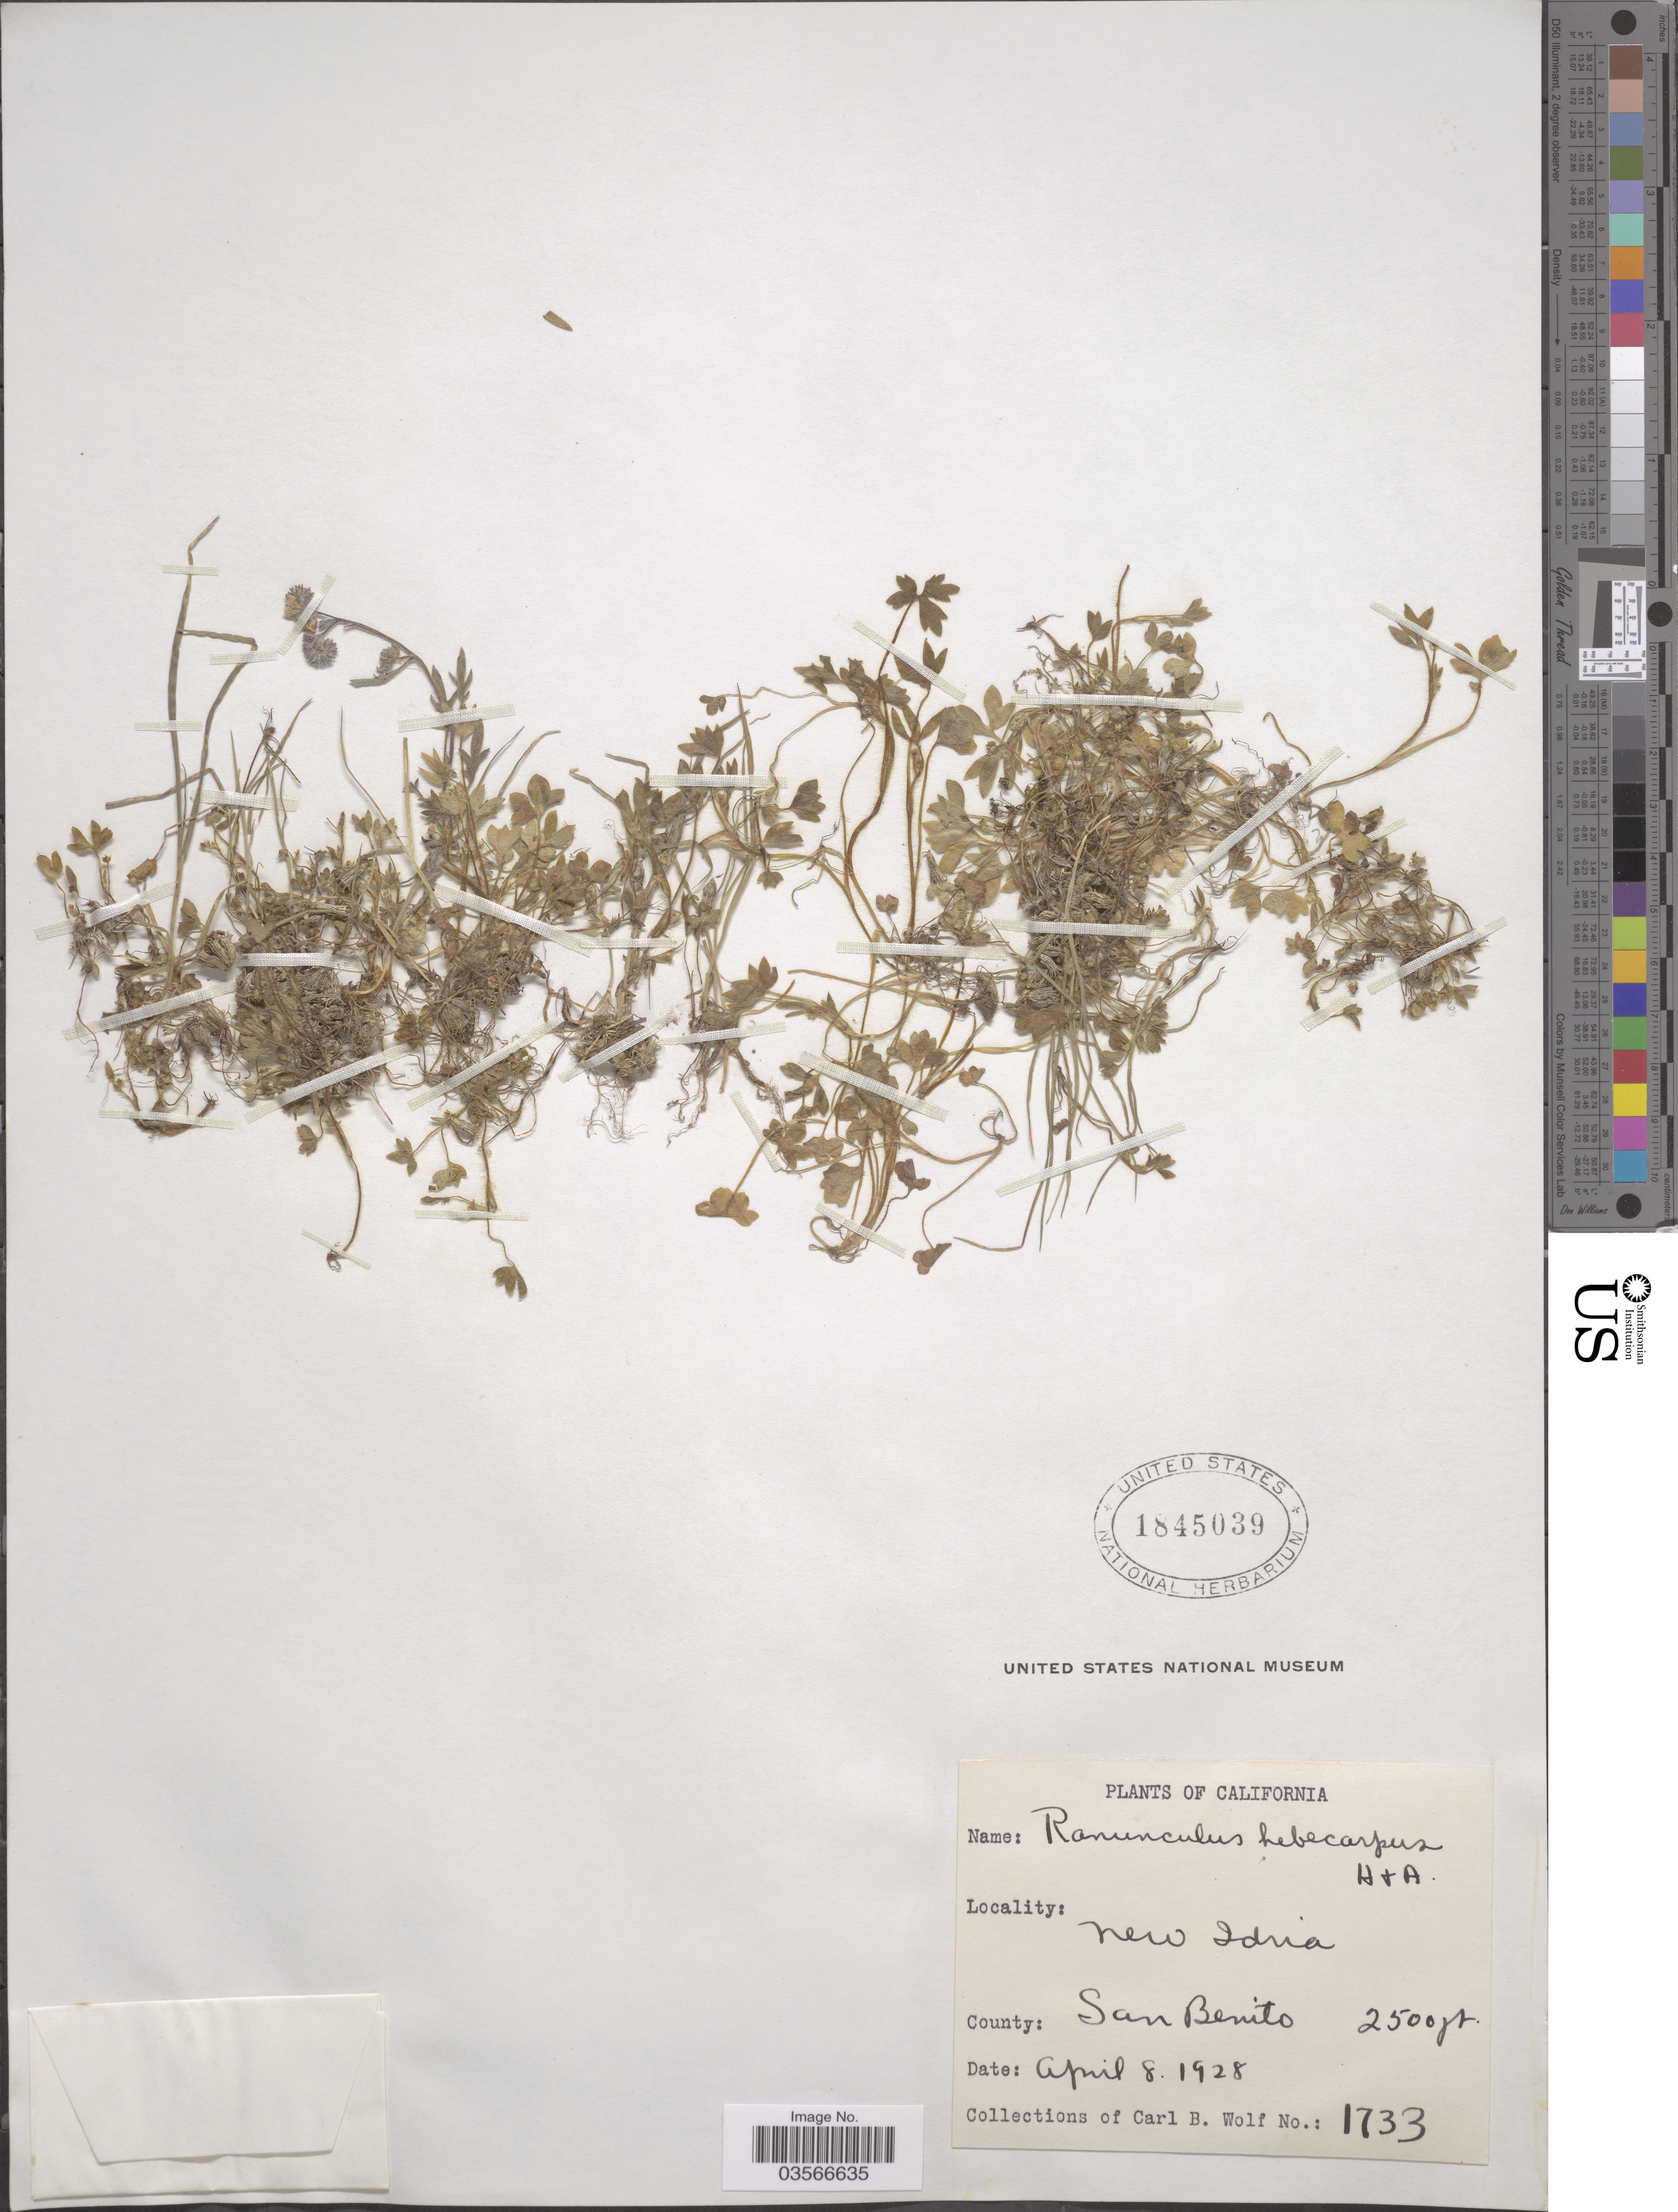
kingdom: Plantae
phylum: Tracheophyta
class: Magnoliopsida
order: Ranunculales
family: Ranunculaceae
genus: Ranunculus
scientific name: Ranunculus hebecarpus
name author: Hook. & Arn.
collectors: C. B. Wolf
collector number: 1733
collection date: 1928-04-08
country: United States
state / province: California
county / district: San Benito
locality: New Idria. County: San Benito.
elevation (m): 762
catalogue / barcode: US 1845039